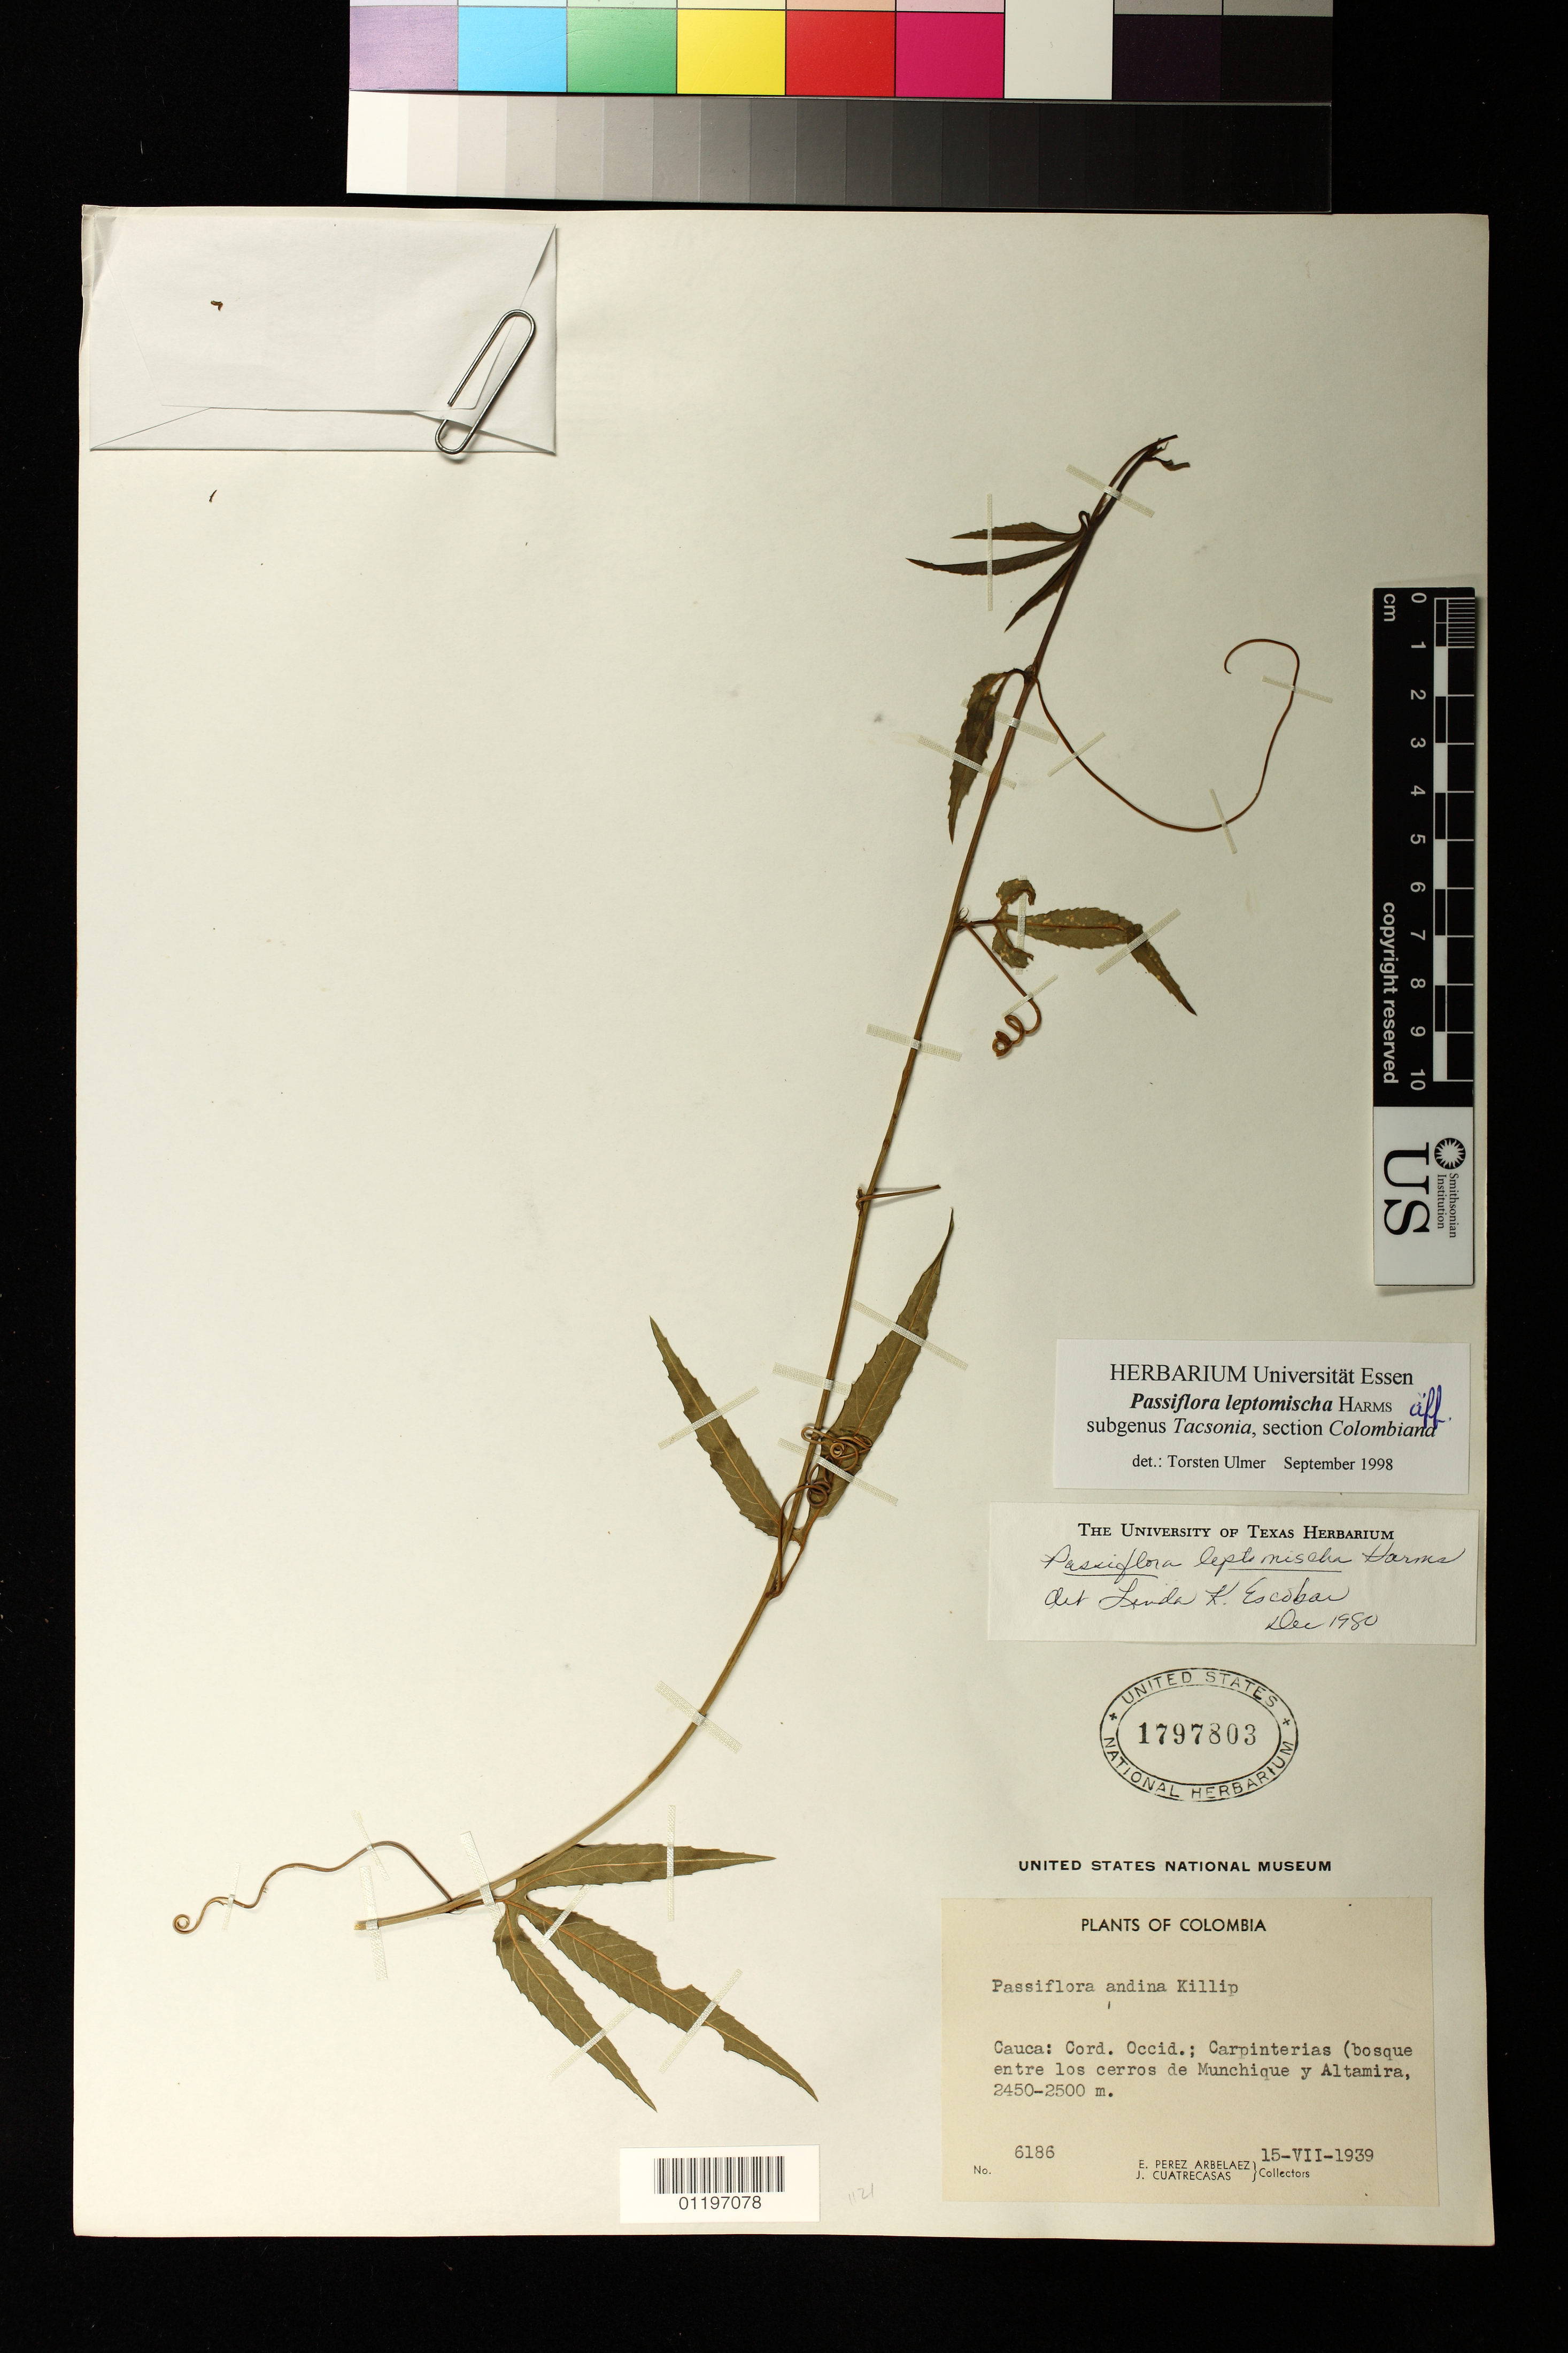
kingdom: Plantae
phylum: Tracheophyta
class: Magnoliopsida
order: Malpighiales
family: Passifloraceae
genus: Passiflora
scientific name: Passiflora leptomischa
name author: Harms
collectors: E. Pérez Arbeláez & J. Cuatrecasas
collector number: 6186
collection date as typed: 15 Jul 1939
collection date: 1939-07-15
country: Colombia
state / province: Cauca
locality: Cordillera Occidental; Carpinterias (bosque entre los cerros de Munchique y Altamira)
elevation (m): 2450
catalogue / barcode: US 1797803